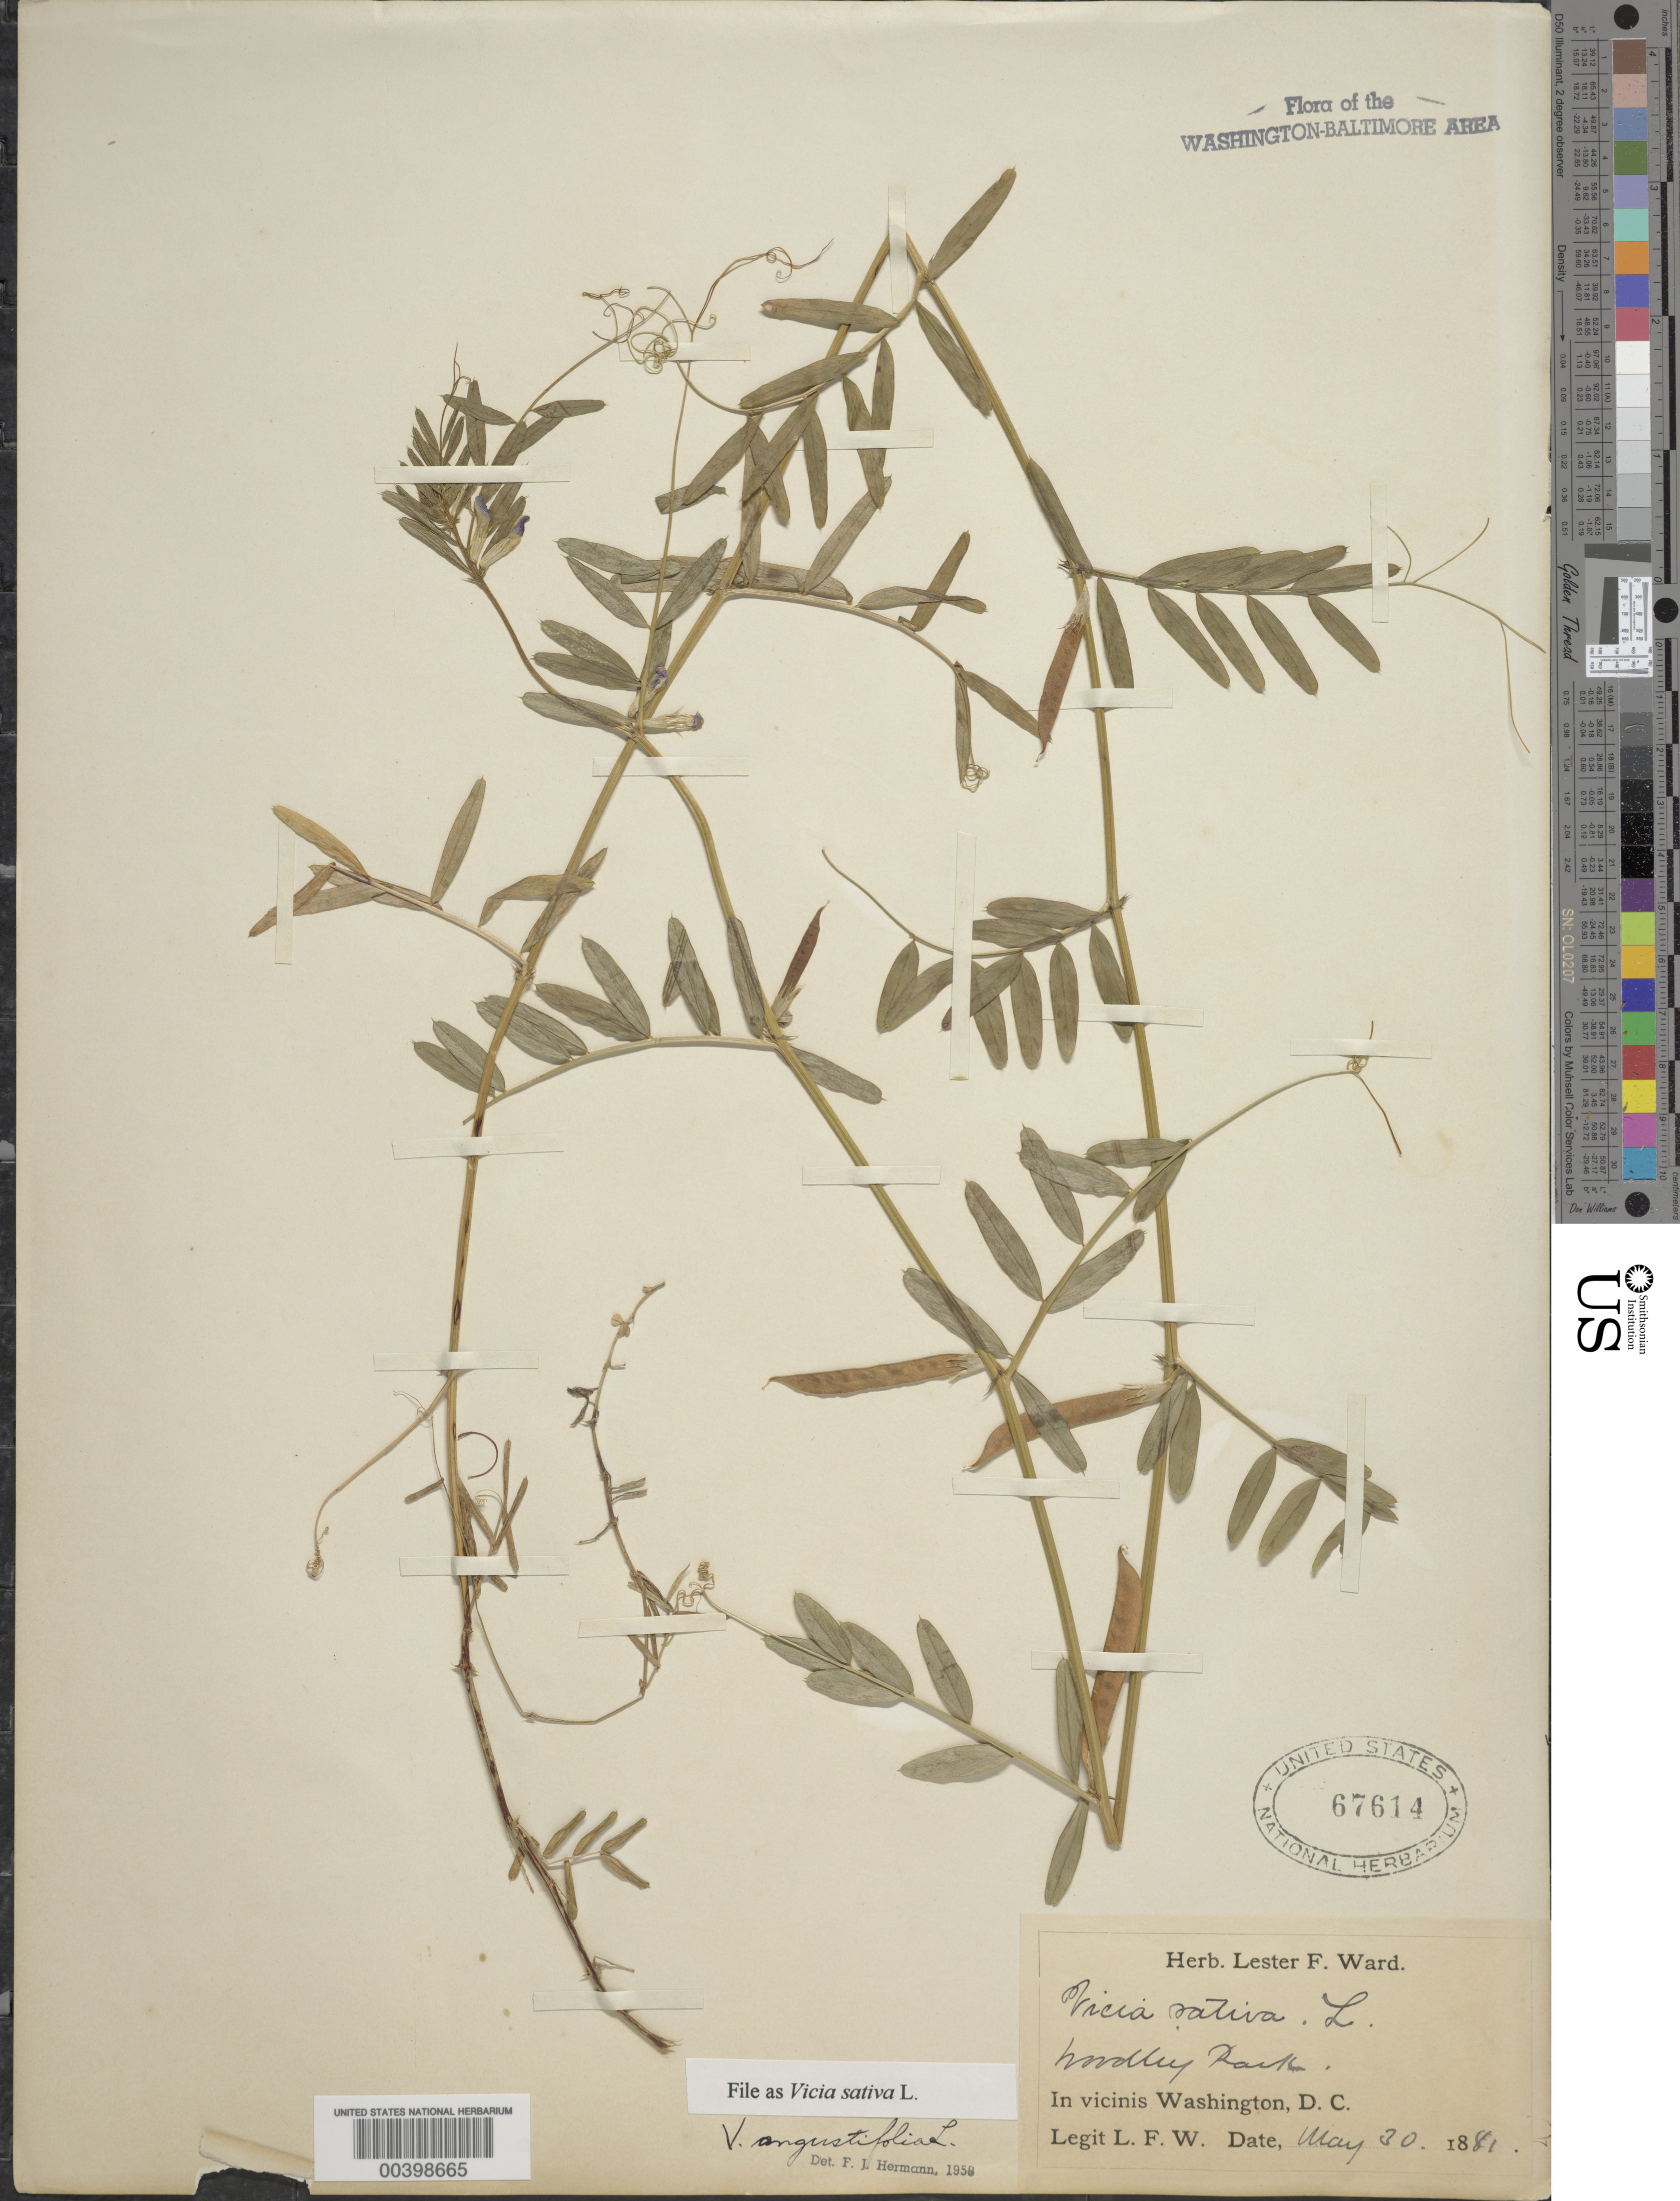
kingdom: Plantae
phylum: Tracheophyta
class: Magnoliopsida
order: Fabales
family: Fabaceae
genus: Vicia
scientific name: Vicia sativa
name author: L.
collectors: L. F. Ward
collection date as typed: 30 May 1881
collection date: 1881-05-30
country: United States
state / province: District of Columbia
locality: Woodley Park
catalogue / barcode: US 67614